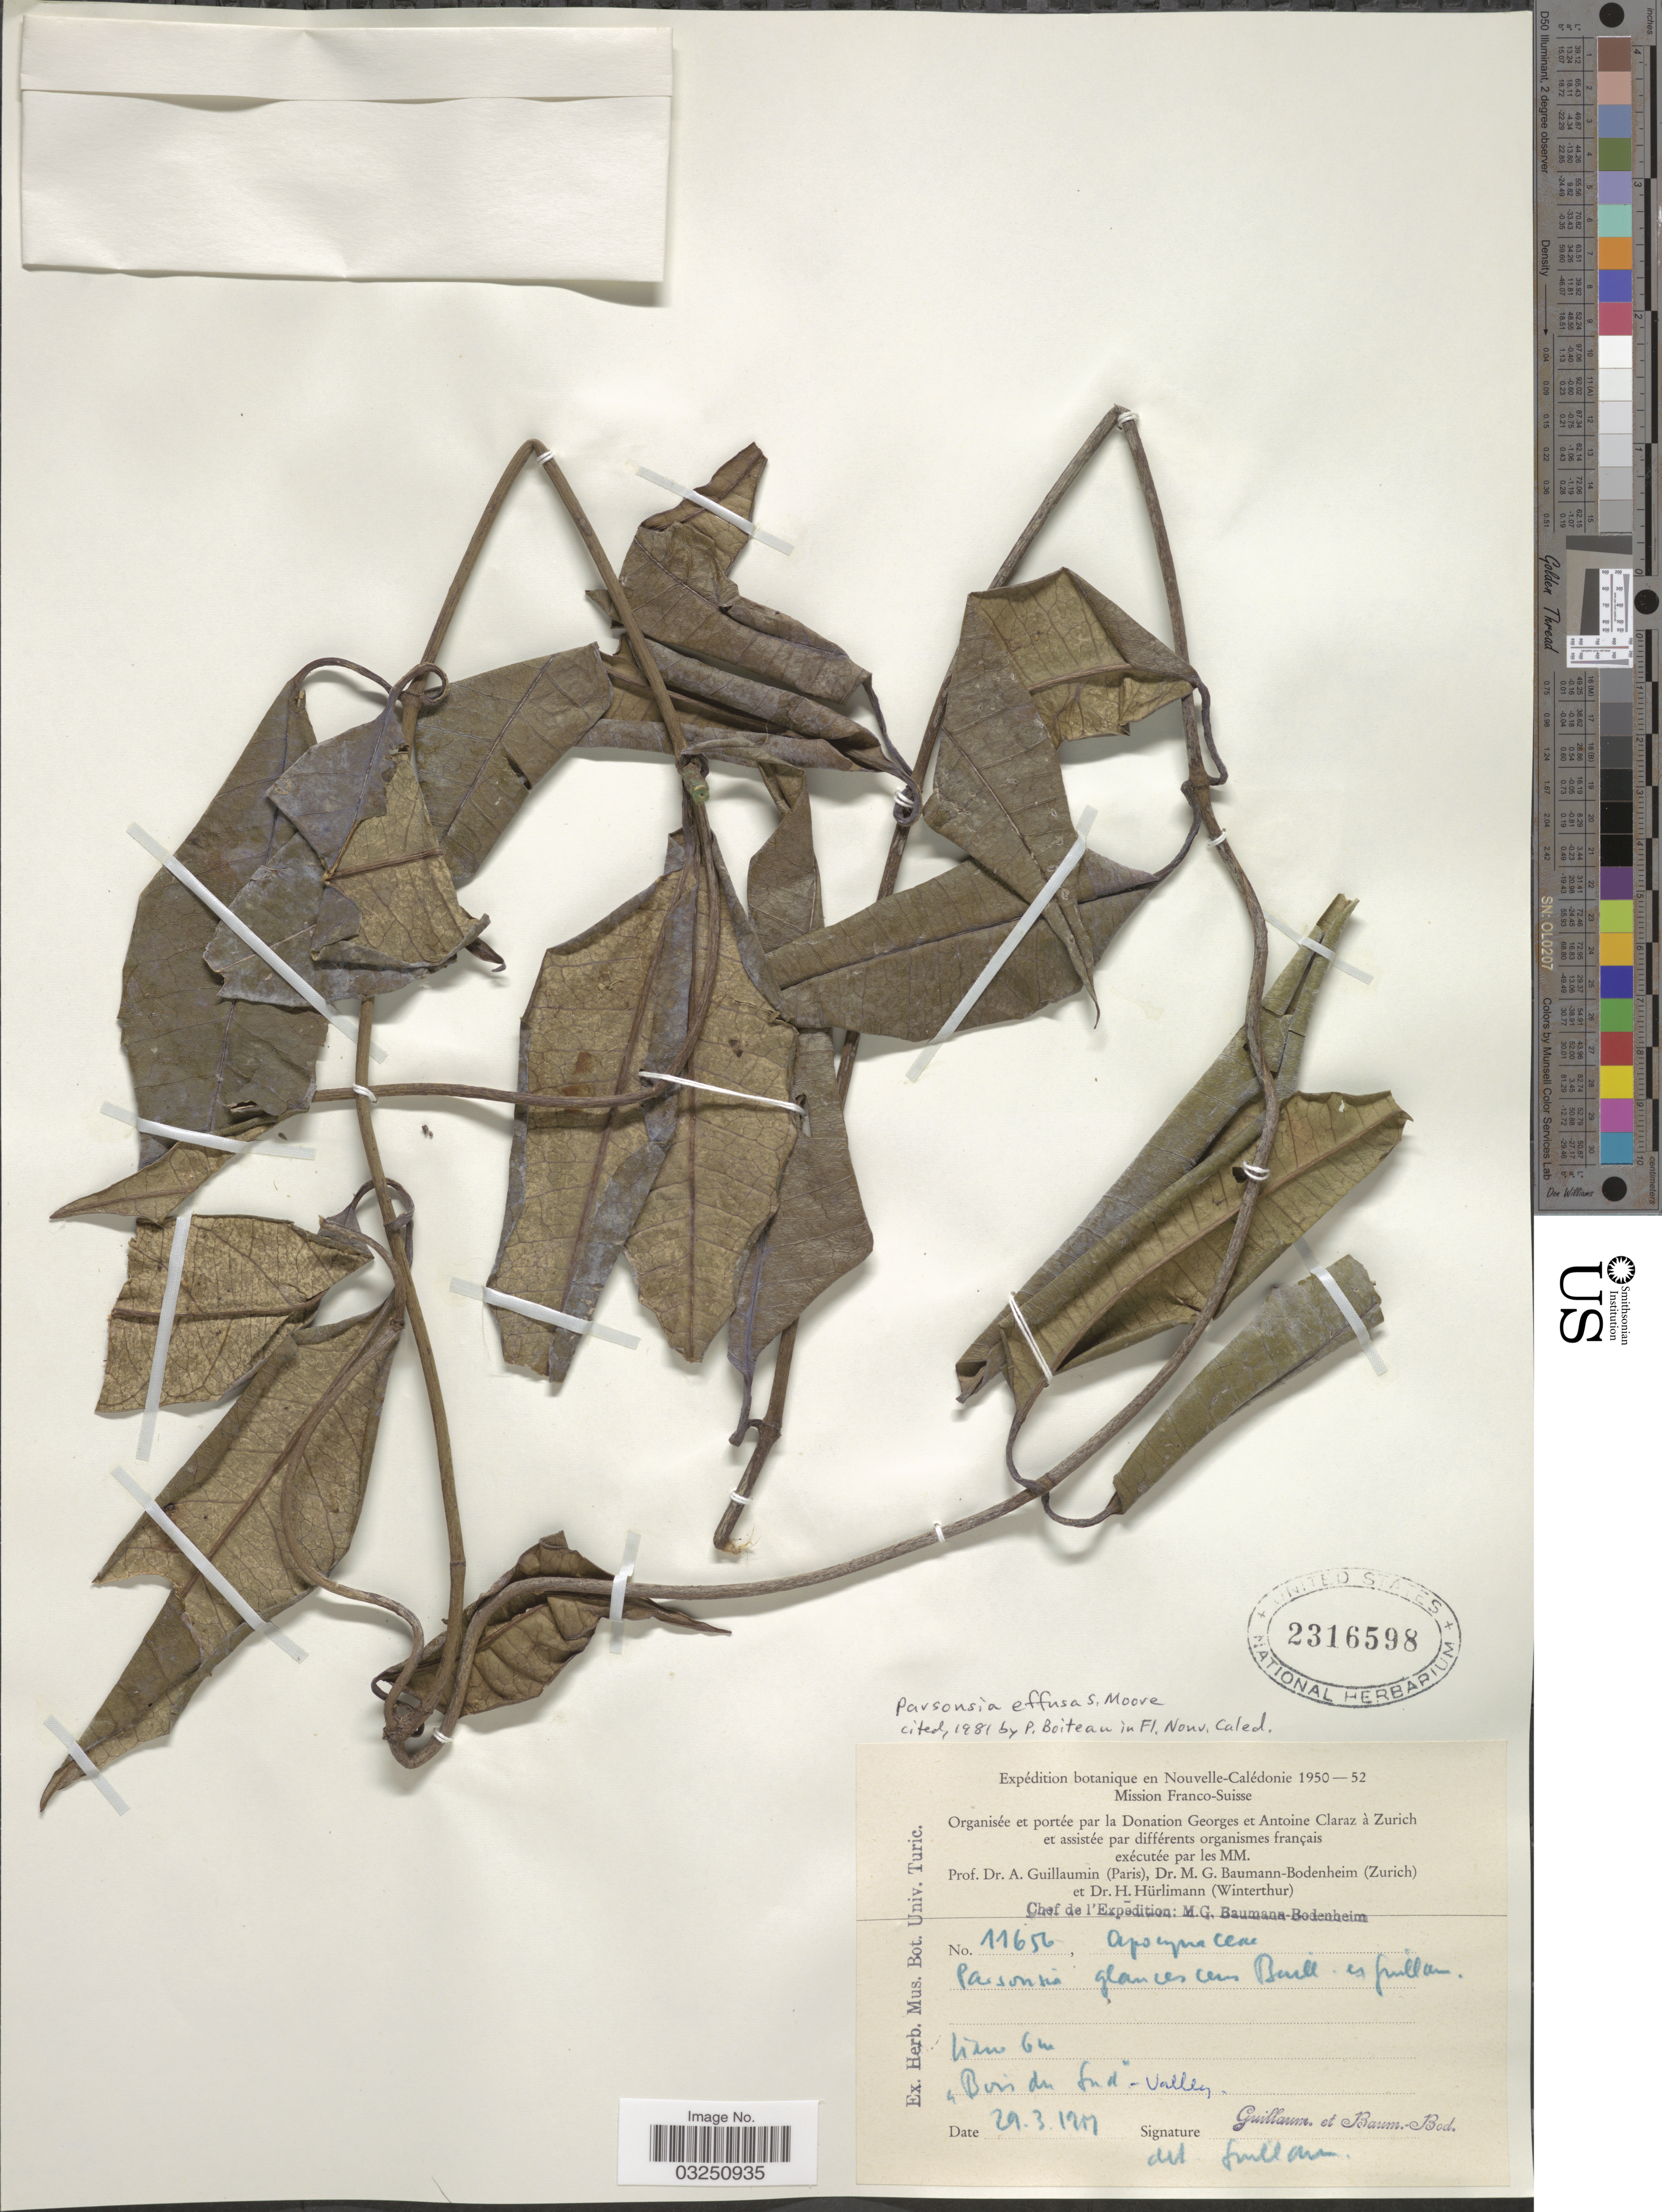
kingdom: Plantae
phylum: Tracheophyta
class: Magnoliopsida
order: Myrtales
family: Lythraceae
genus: Parsonsia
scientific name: Parsonsia effusa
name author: S. Moore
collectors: A. Guillaumin & M. G. Baumann-Bodenheim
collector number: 11656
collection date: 1951-03-29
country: New Caledonia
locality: Nouvelle-Calédonie. "Bois du Sud"- Valley.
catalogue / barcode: US 2316598